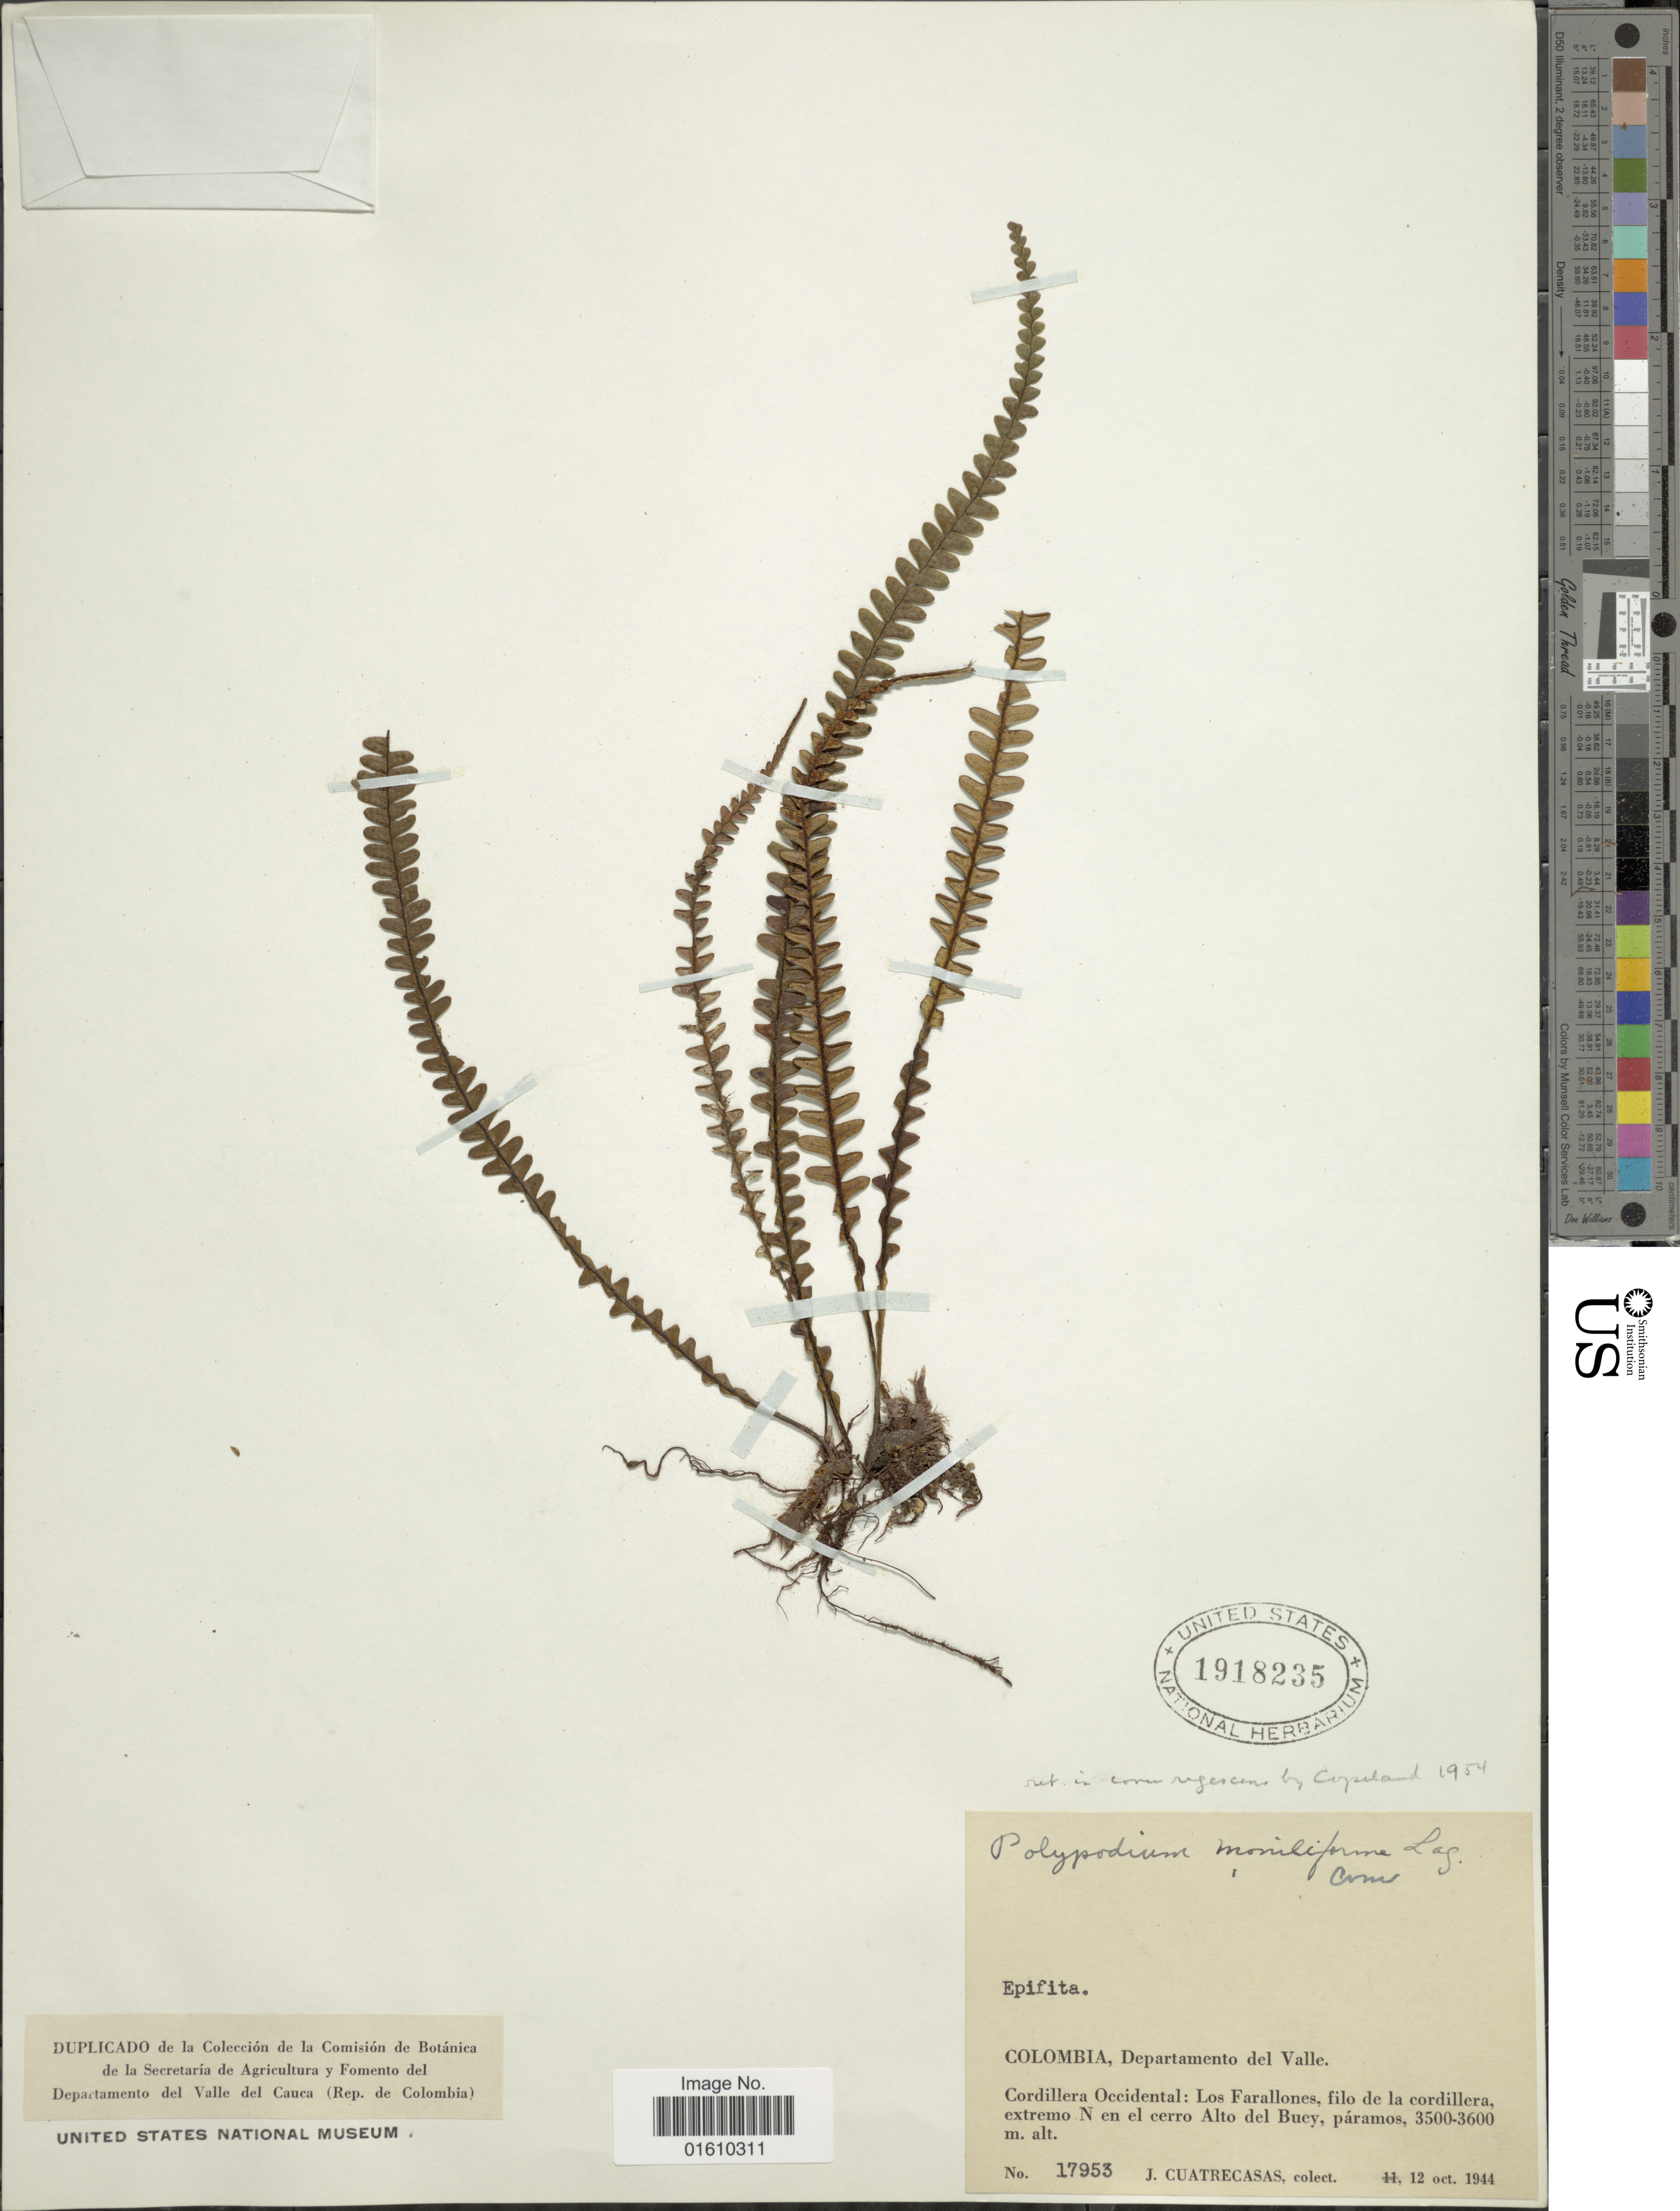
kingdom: Plantae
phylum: Tracheophyta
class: Polypodiopsida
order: Polypodiales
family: Polypodiaceae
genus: Melpomene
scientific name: Melpomene sp.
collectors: J. Cuatrecasas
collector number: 17953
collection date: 1944-10-12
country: Colombia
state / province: Valle del Cauca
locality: Departamento del Valle, Cordillera Occidental: Los Farallones, filo de la cordillera, extremo N en el cerro Alto del Buey, páramos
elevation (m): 3500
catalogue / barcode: US 1918235